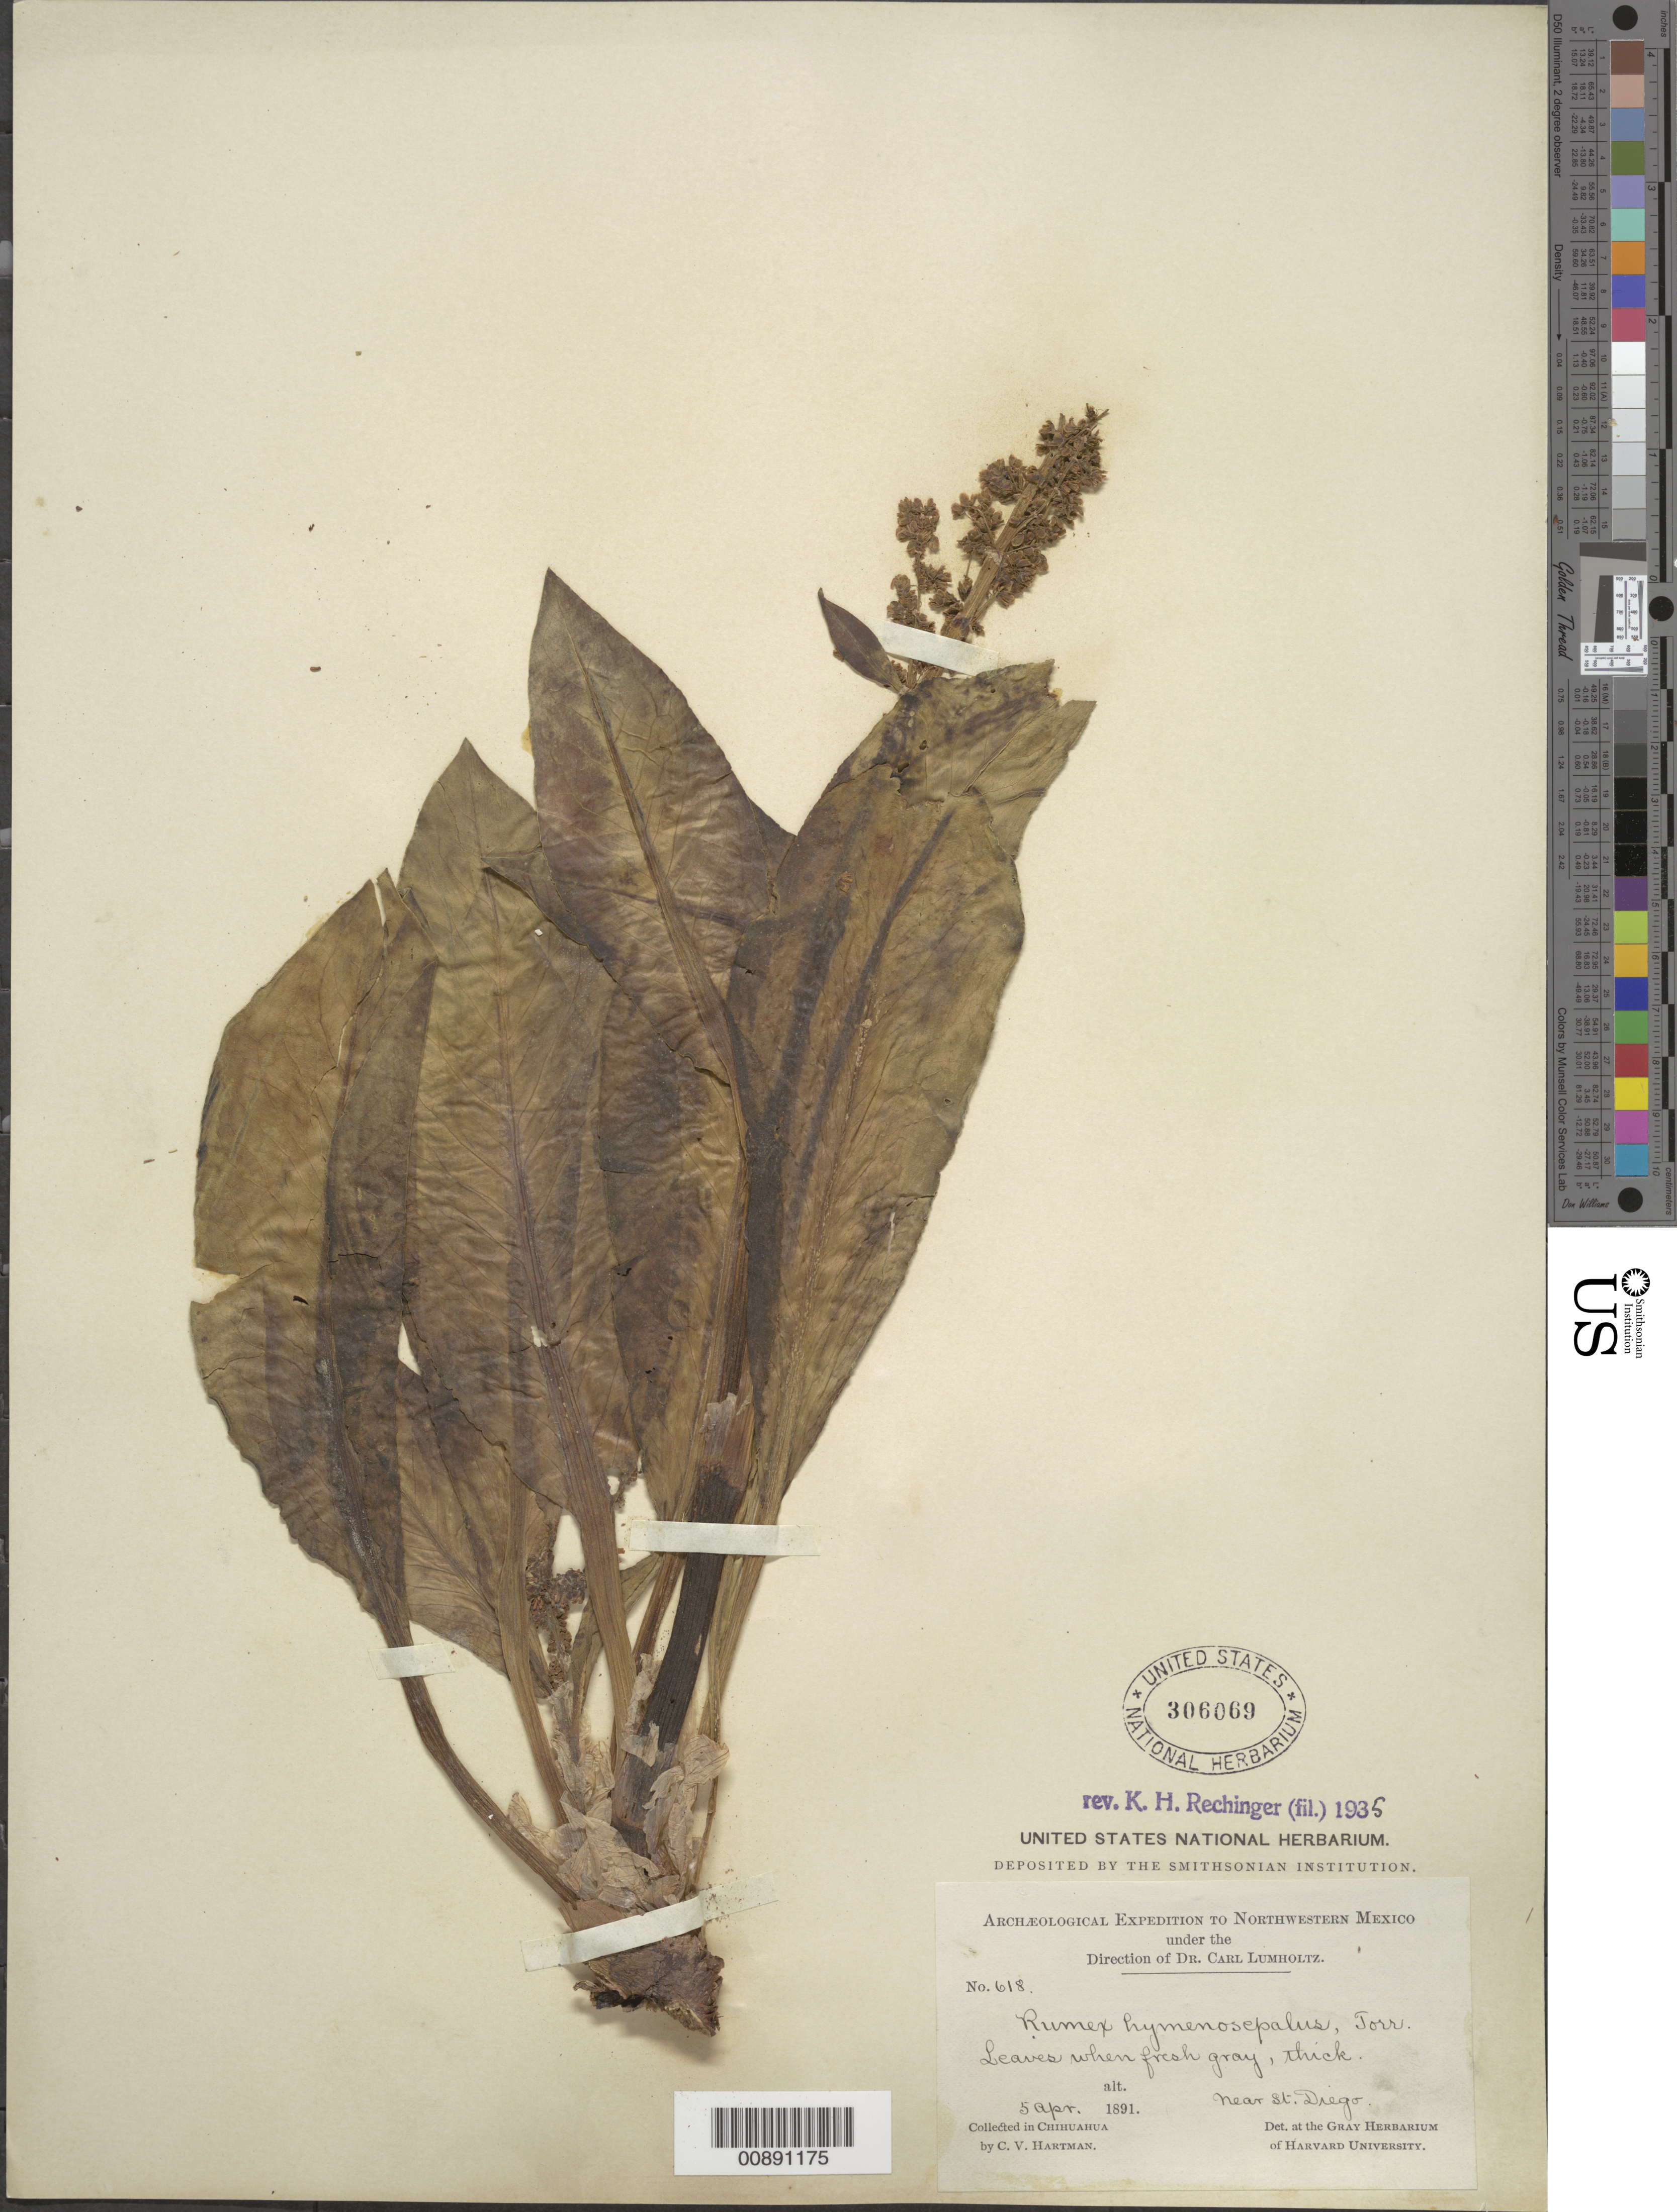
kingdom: Plantae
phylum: Tracheophyta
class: Magnoliopsida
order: Caryophyllales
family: Polygonaceae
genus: Rumex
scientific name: Rumex hymenosepalus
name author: Torr.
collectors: C. V. Hartman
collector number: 618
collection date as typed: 05 Apr 1891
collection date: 1891-04-05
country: Mexico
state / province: Chihuahua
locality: Near St. Diego, Chihuahua.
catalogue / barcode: US 306069